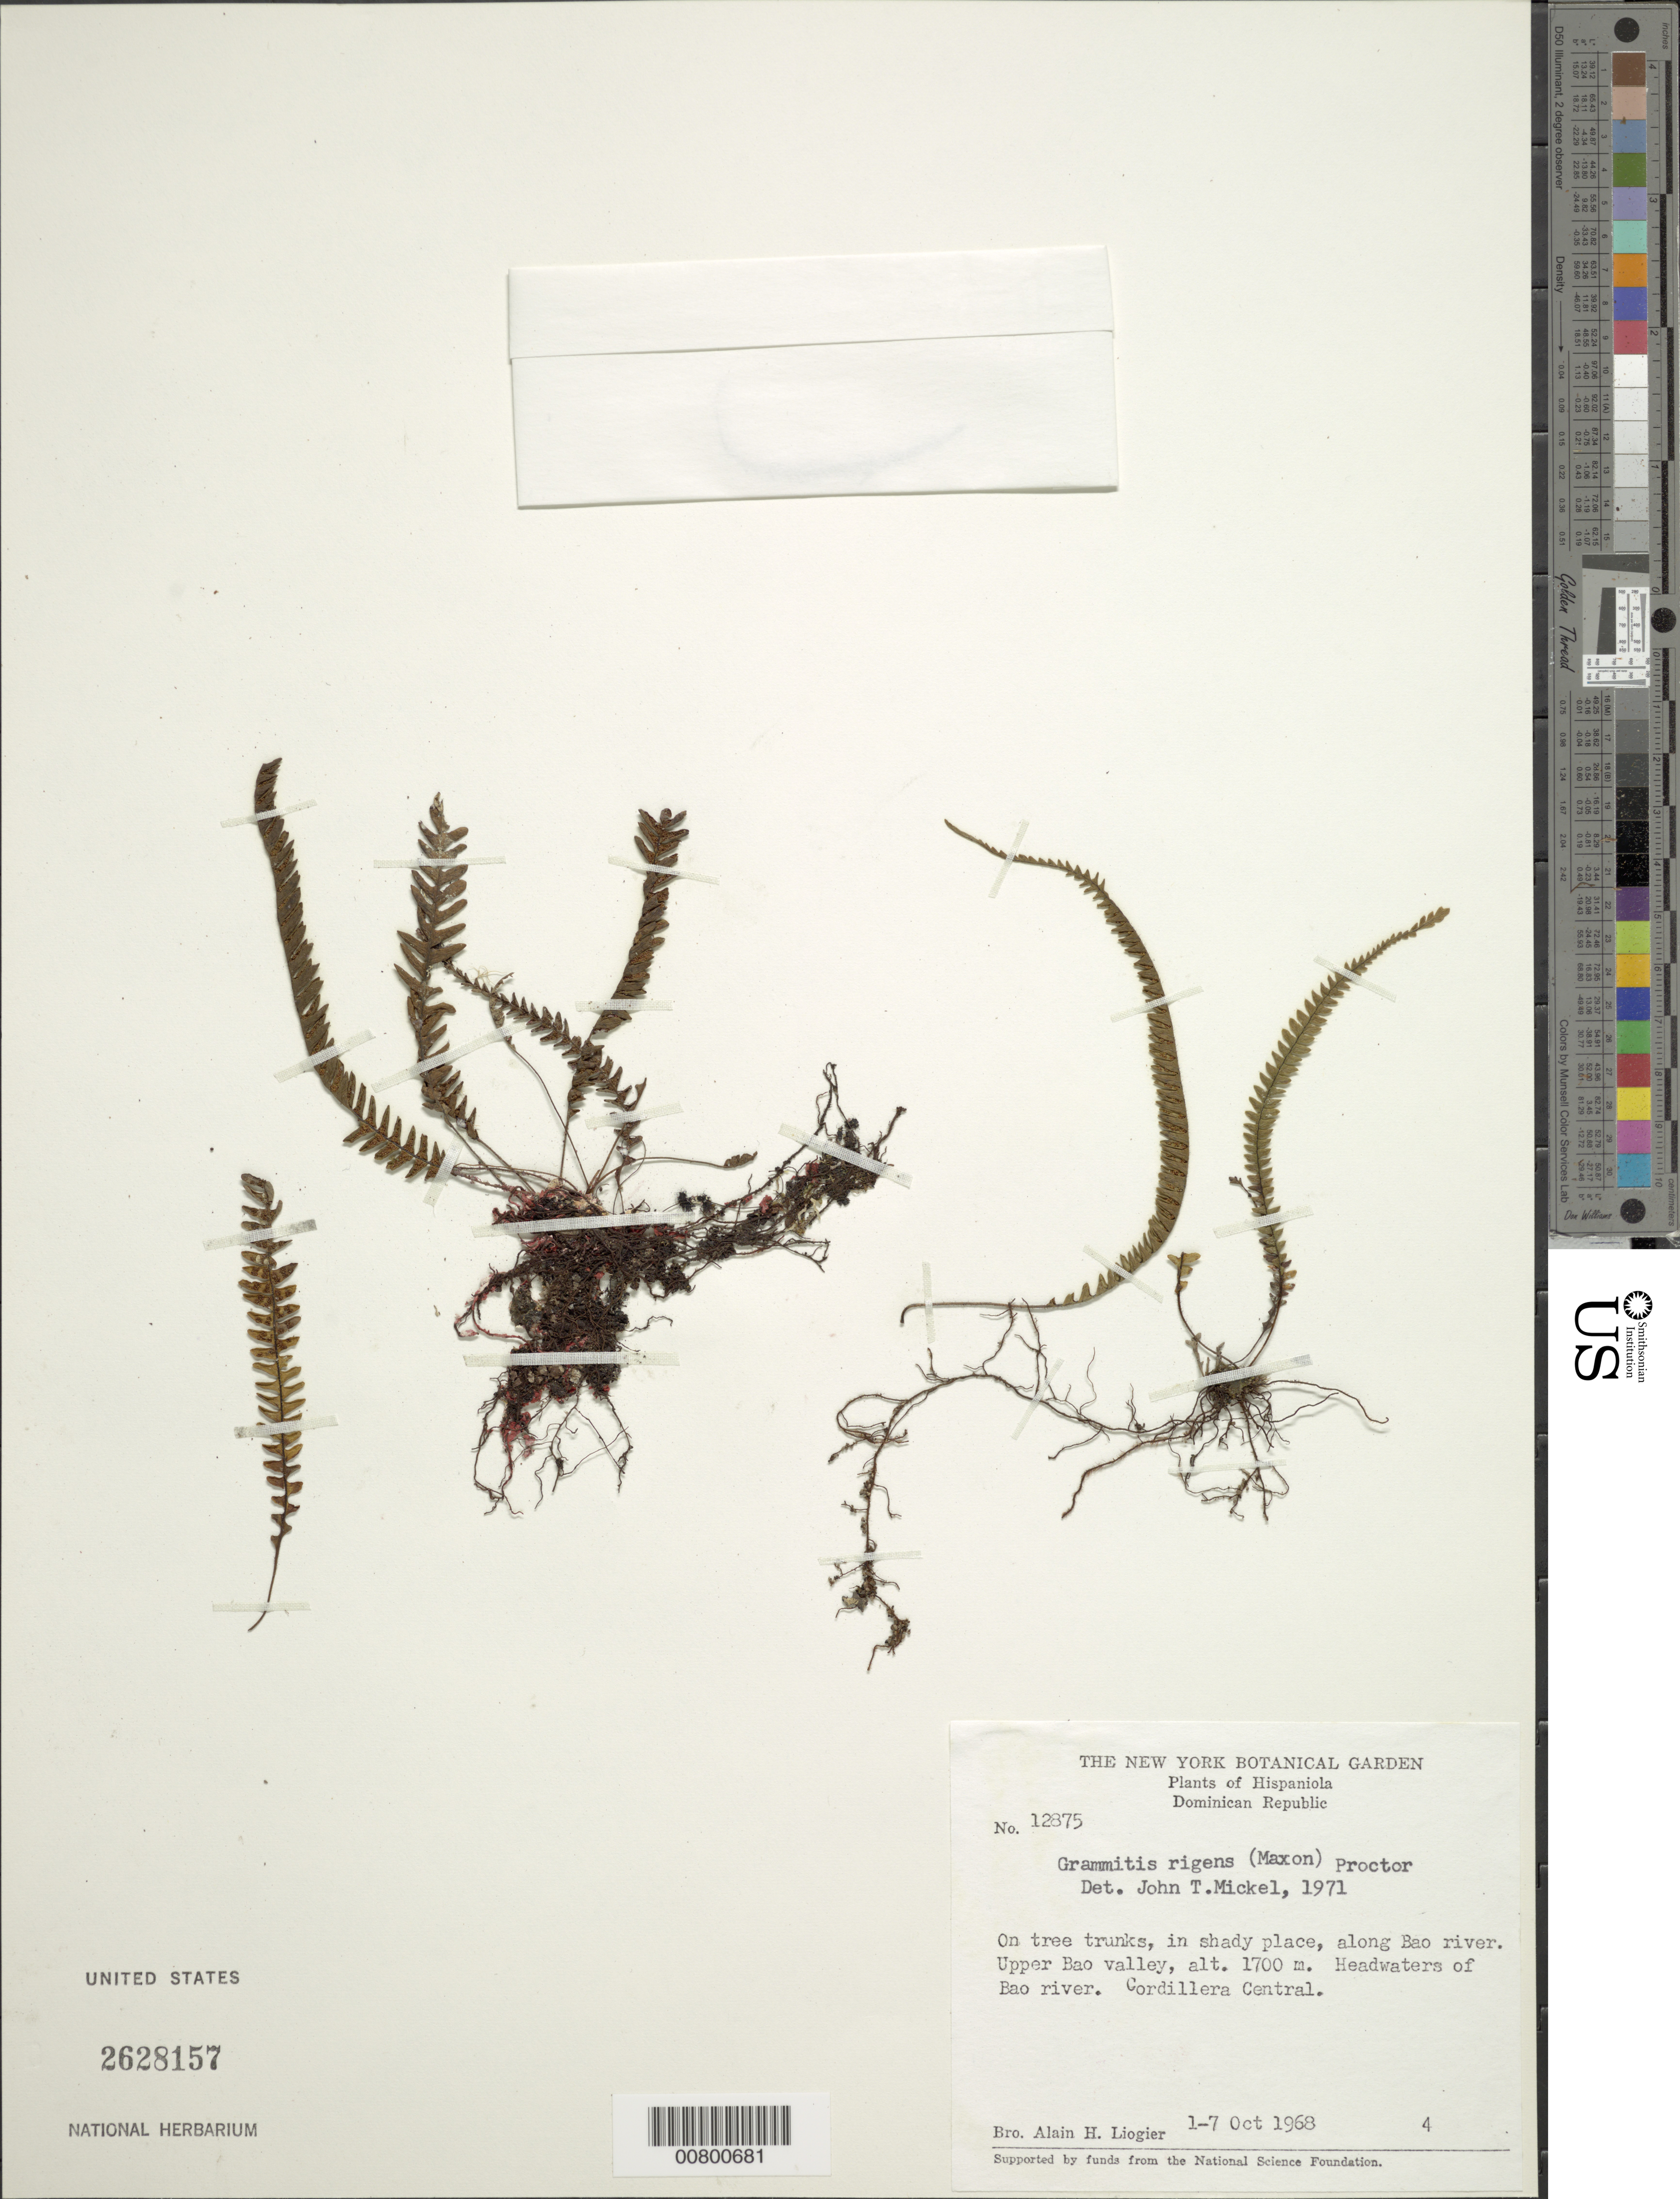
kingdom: Plantae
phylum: Tracheophyta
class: Polypodiopsida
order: Polypodiales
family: Polypodiaceae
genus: Melpomene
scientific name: Melpomene xiphopteroides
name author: (Liebm.) A.R. Sm. & R.C. Moran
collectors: A. H. Liogier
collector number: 12875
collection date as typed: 01 Oct 1968 to 07 Oct 1968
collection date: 1968-10-01/1968-10-07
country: Dominican Republic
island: Hispaniola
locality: Bao R., upper Bao valley, headwaters of Bao R., Cordillera Central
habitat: Shady place along river, on tree trunks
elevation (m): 1700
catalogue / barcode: US 2628157